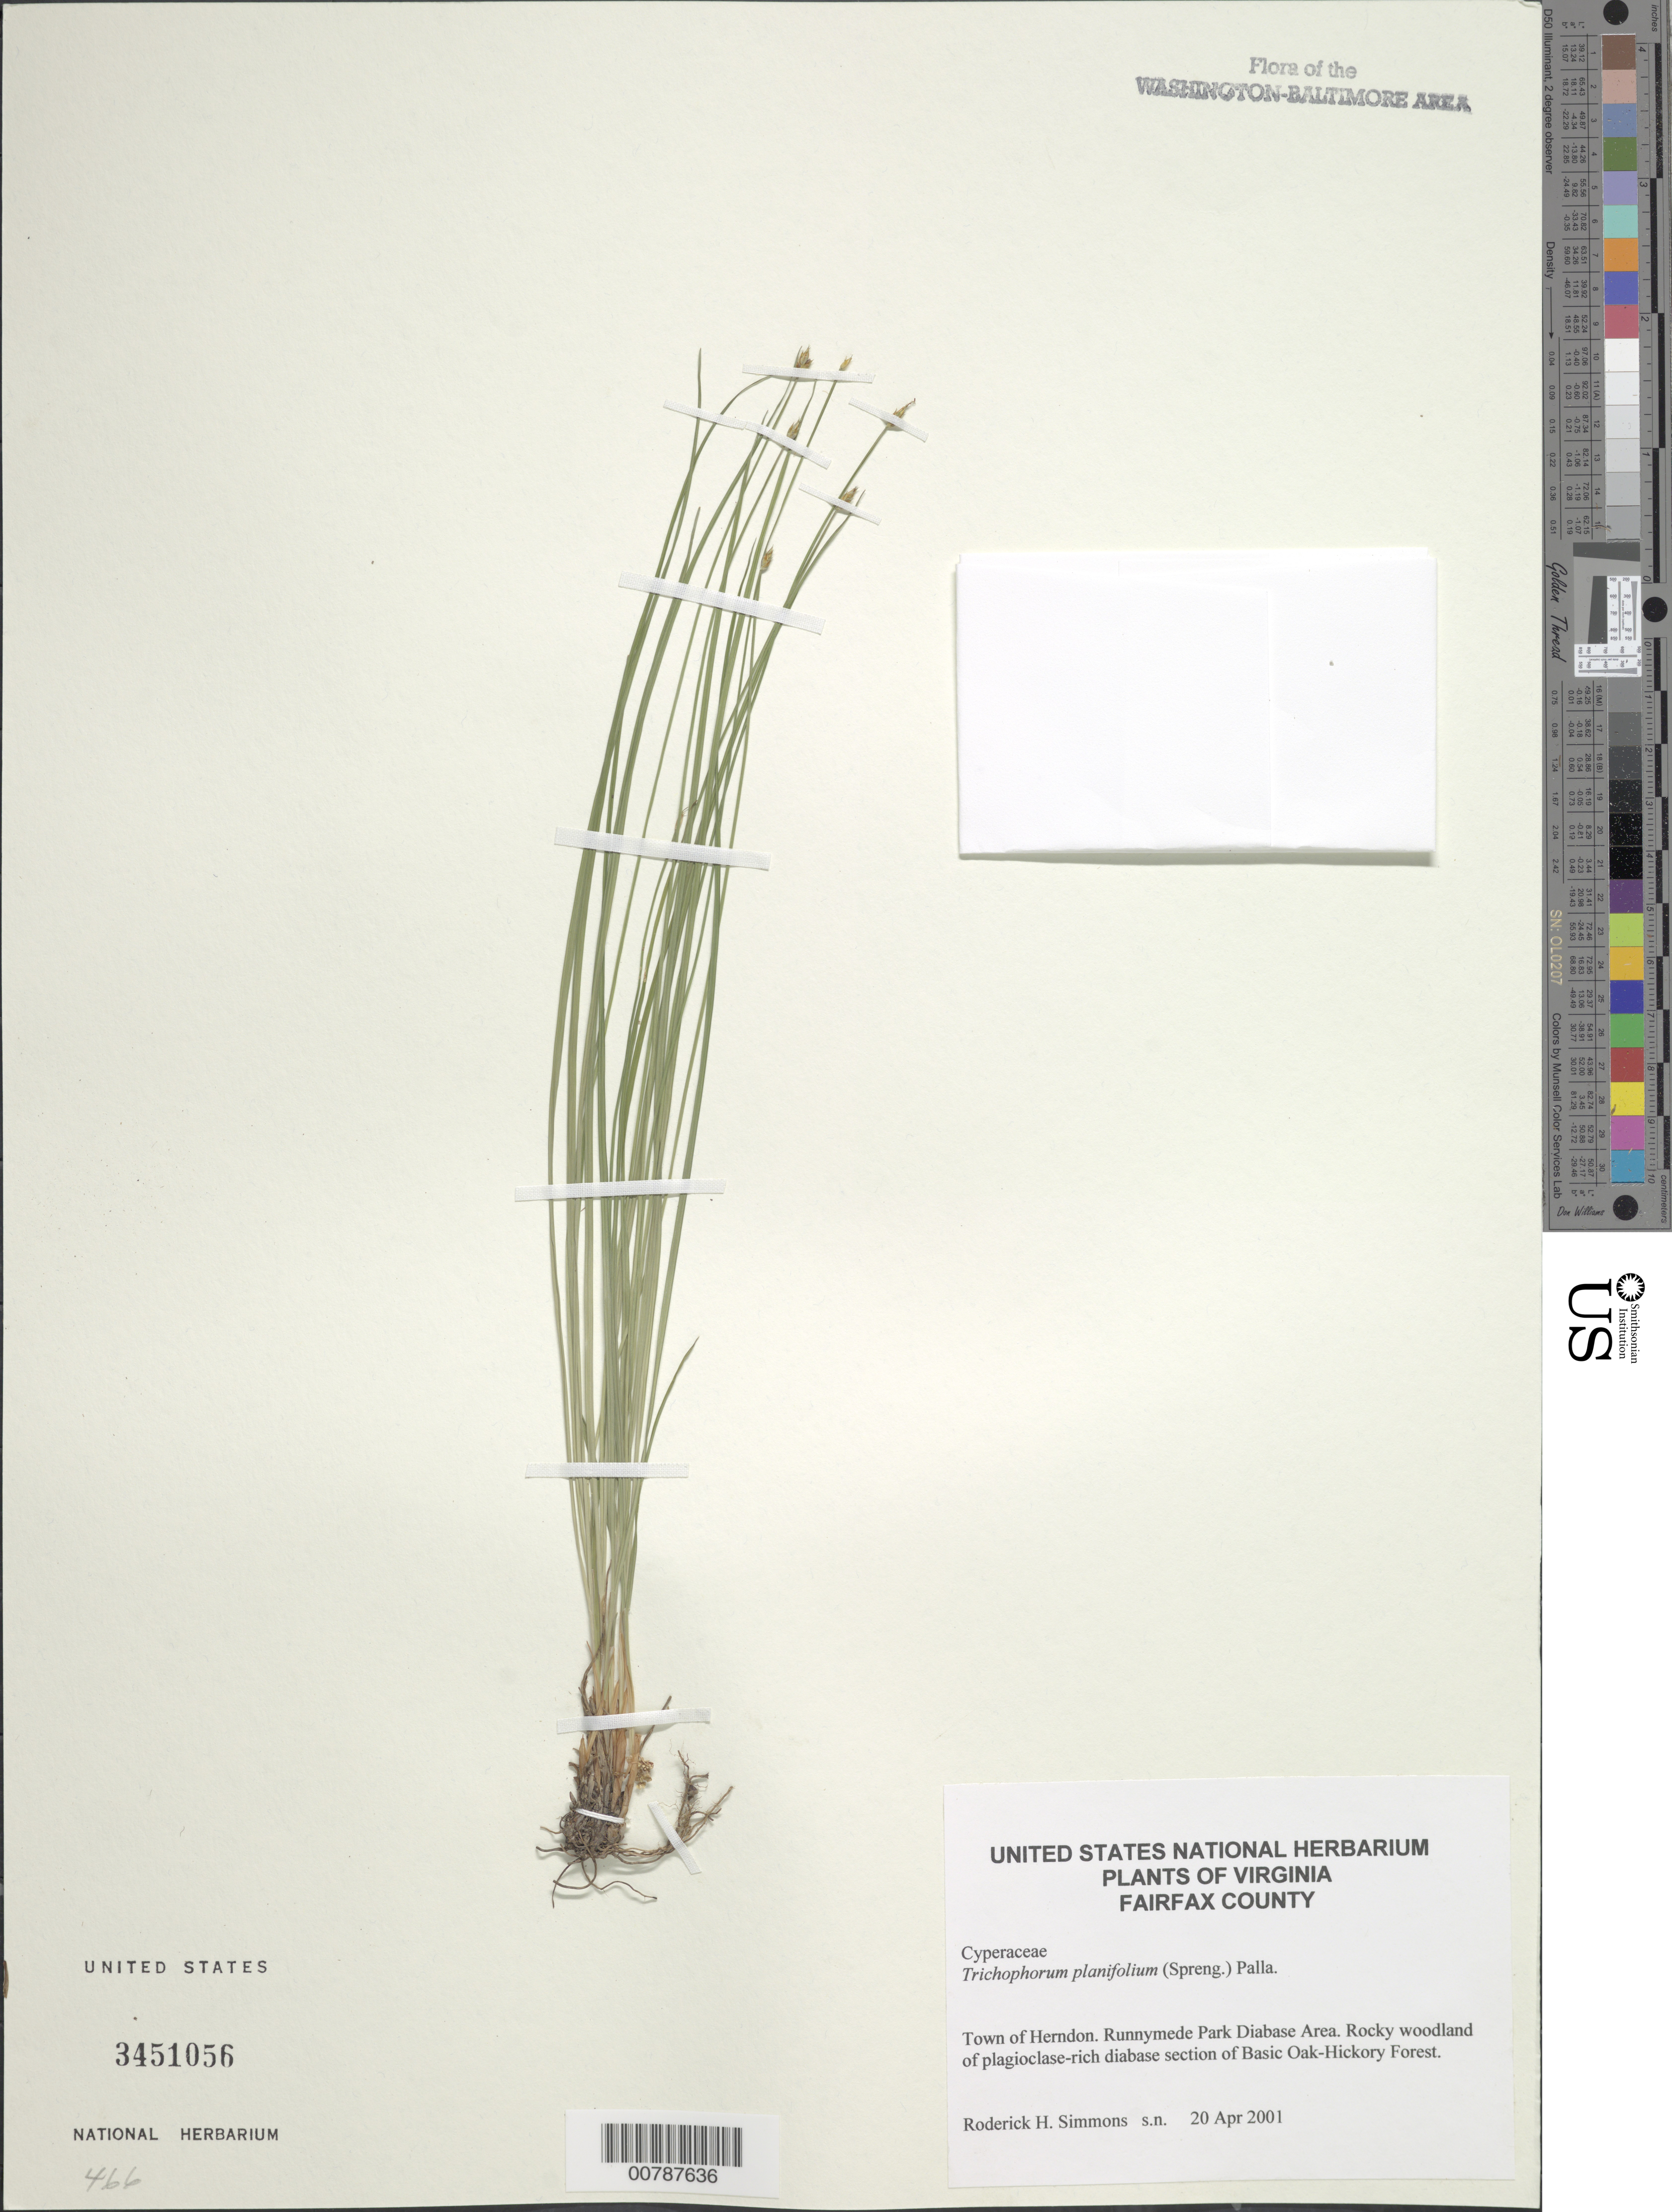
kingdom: Plantae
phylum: Tracheophyta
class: Liliopsida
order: Poales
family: Cyperaceae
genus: Trichophorum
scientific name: Trichophorum planifolium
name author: (Spreng.) Palla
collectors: R. H. Simmons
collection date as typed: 20 Apr 2001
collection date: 2001-04-20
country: United States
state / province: Virginia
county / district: Fairfax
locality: Runnymede Park, Herndon.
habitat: Rocky woodland of plagioclase-rich diabase section of Basic Oak-Hickory Forest.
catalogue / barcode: US 3451056